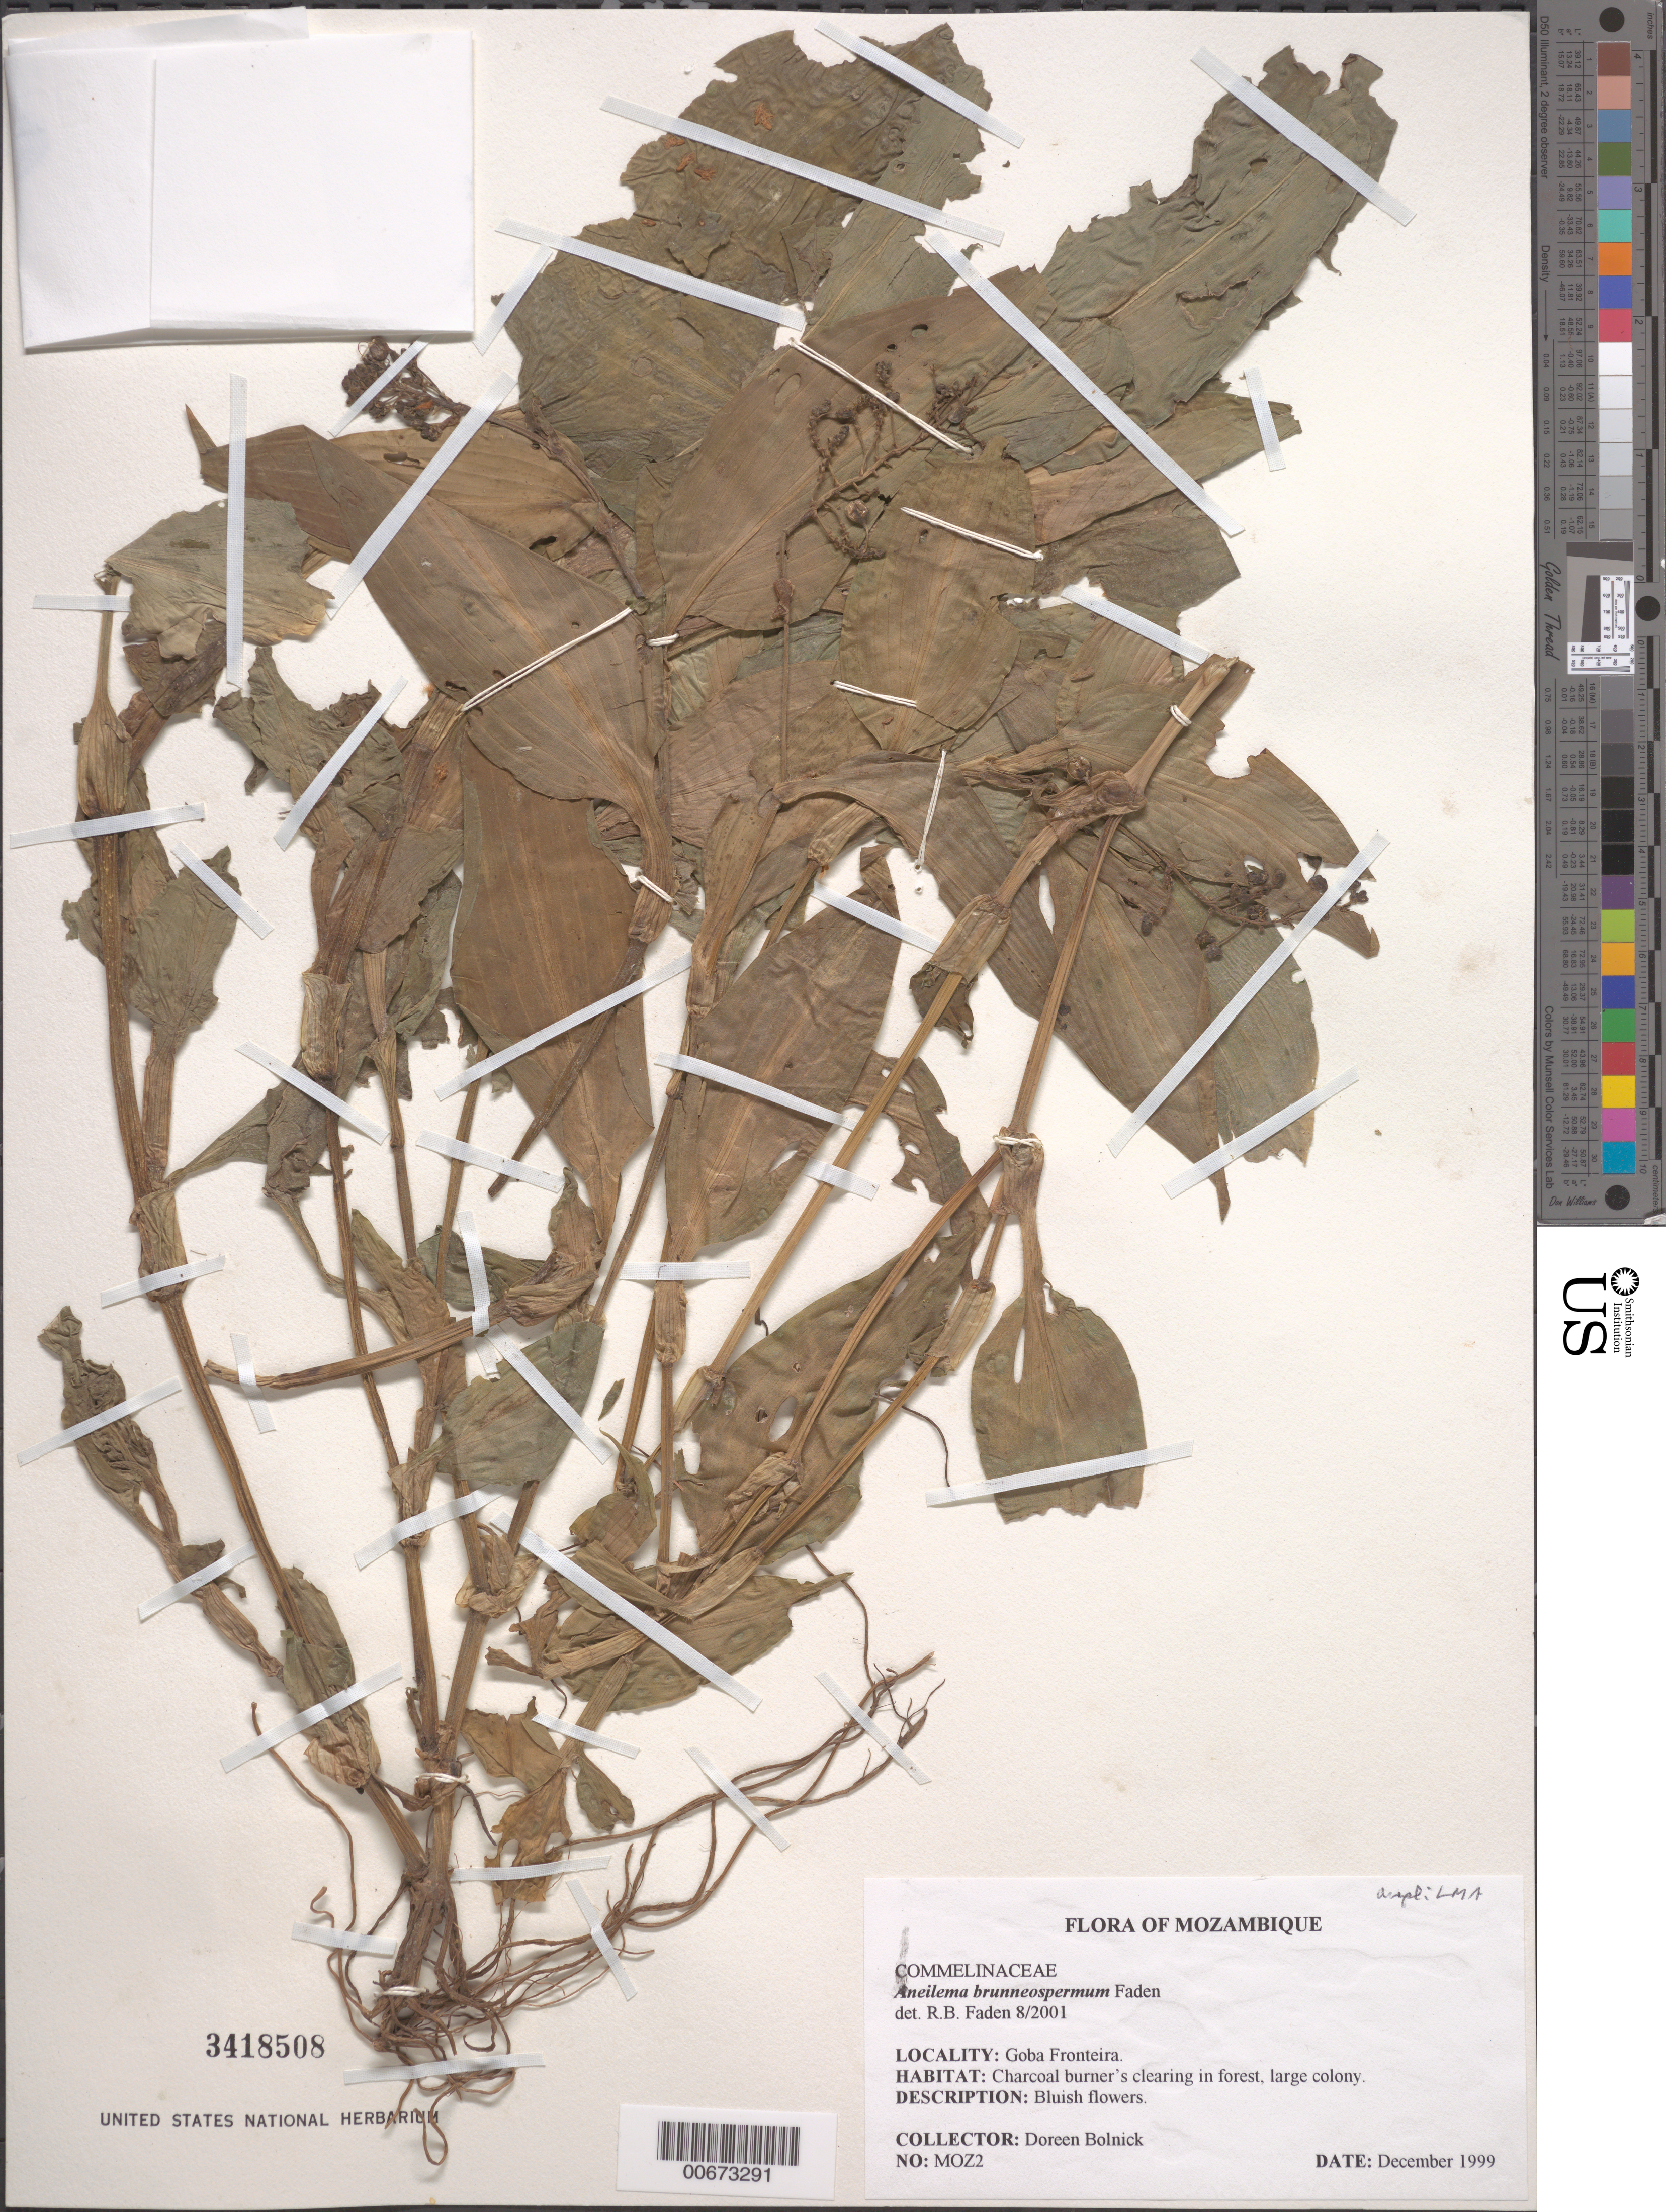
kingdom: Plantae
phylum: Tracheophyta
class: Liliopsida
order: Commelinales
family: Commelinaceae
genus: Aneilema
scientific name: Aneilema brunneospermum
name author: Faden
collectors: D. Bolnick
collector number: MOZ2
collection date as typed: Dec 1999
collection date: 1999-12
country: Mozambique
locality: Goba Fronteira.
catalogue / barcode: US 3418508